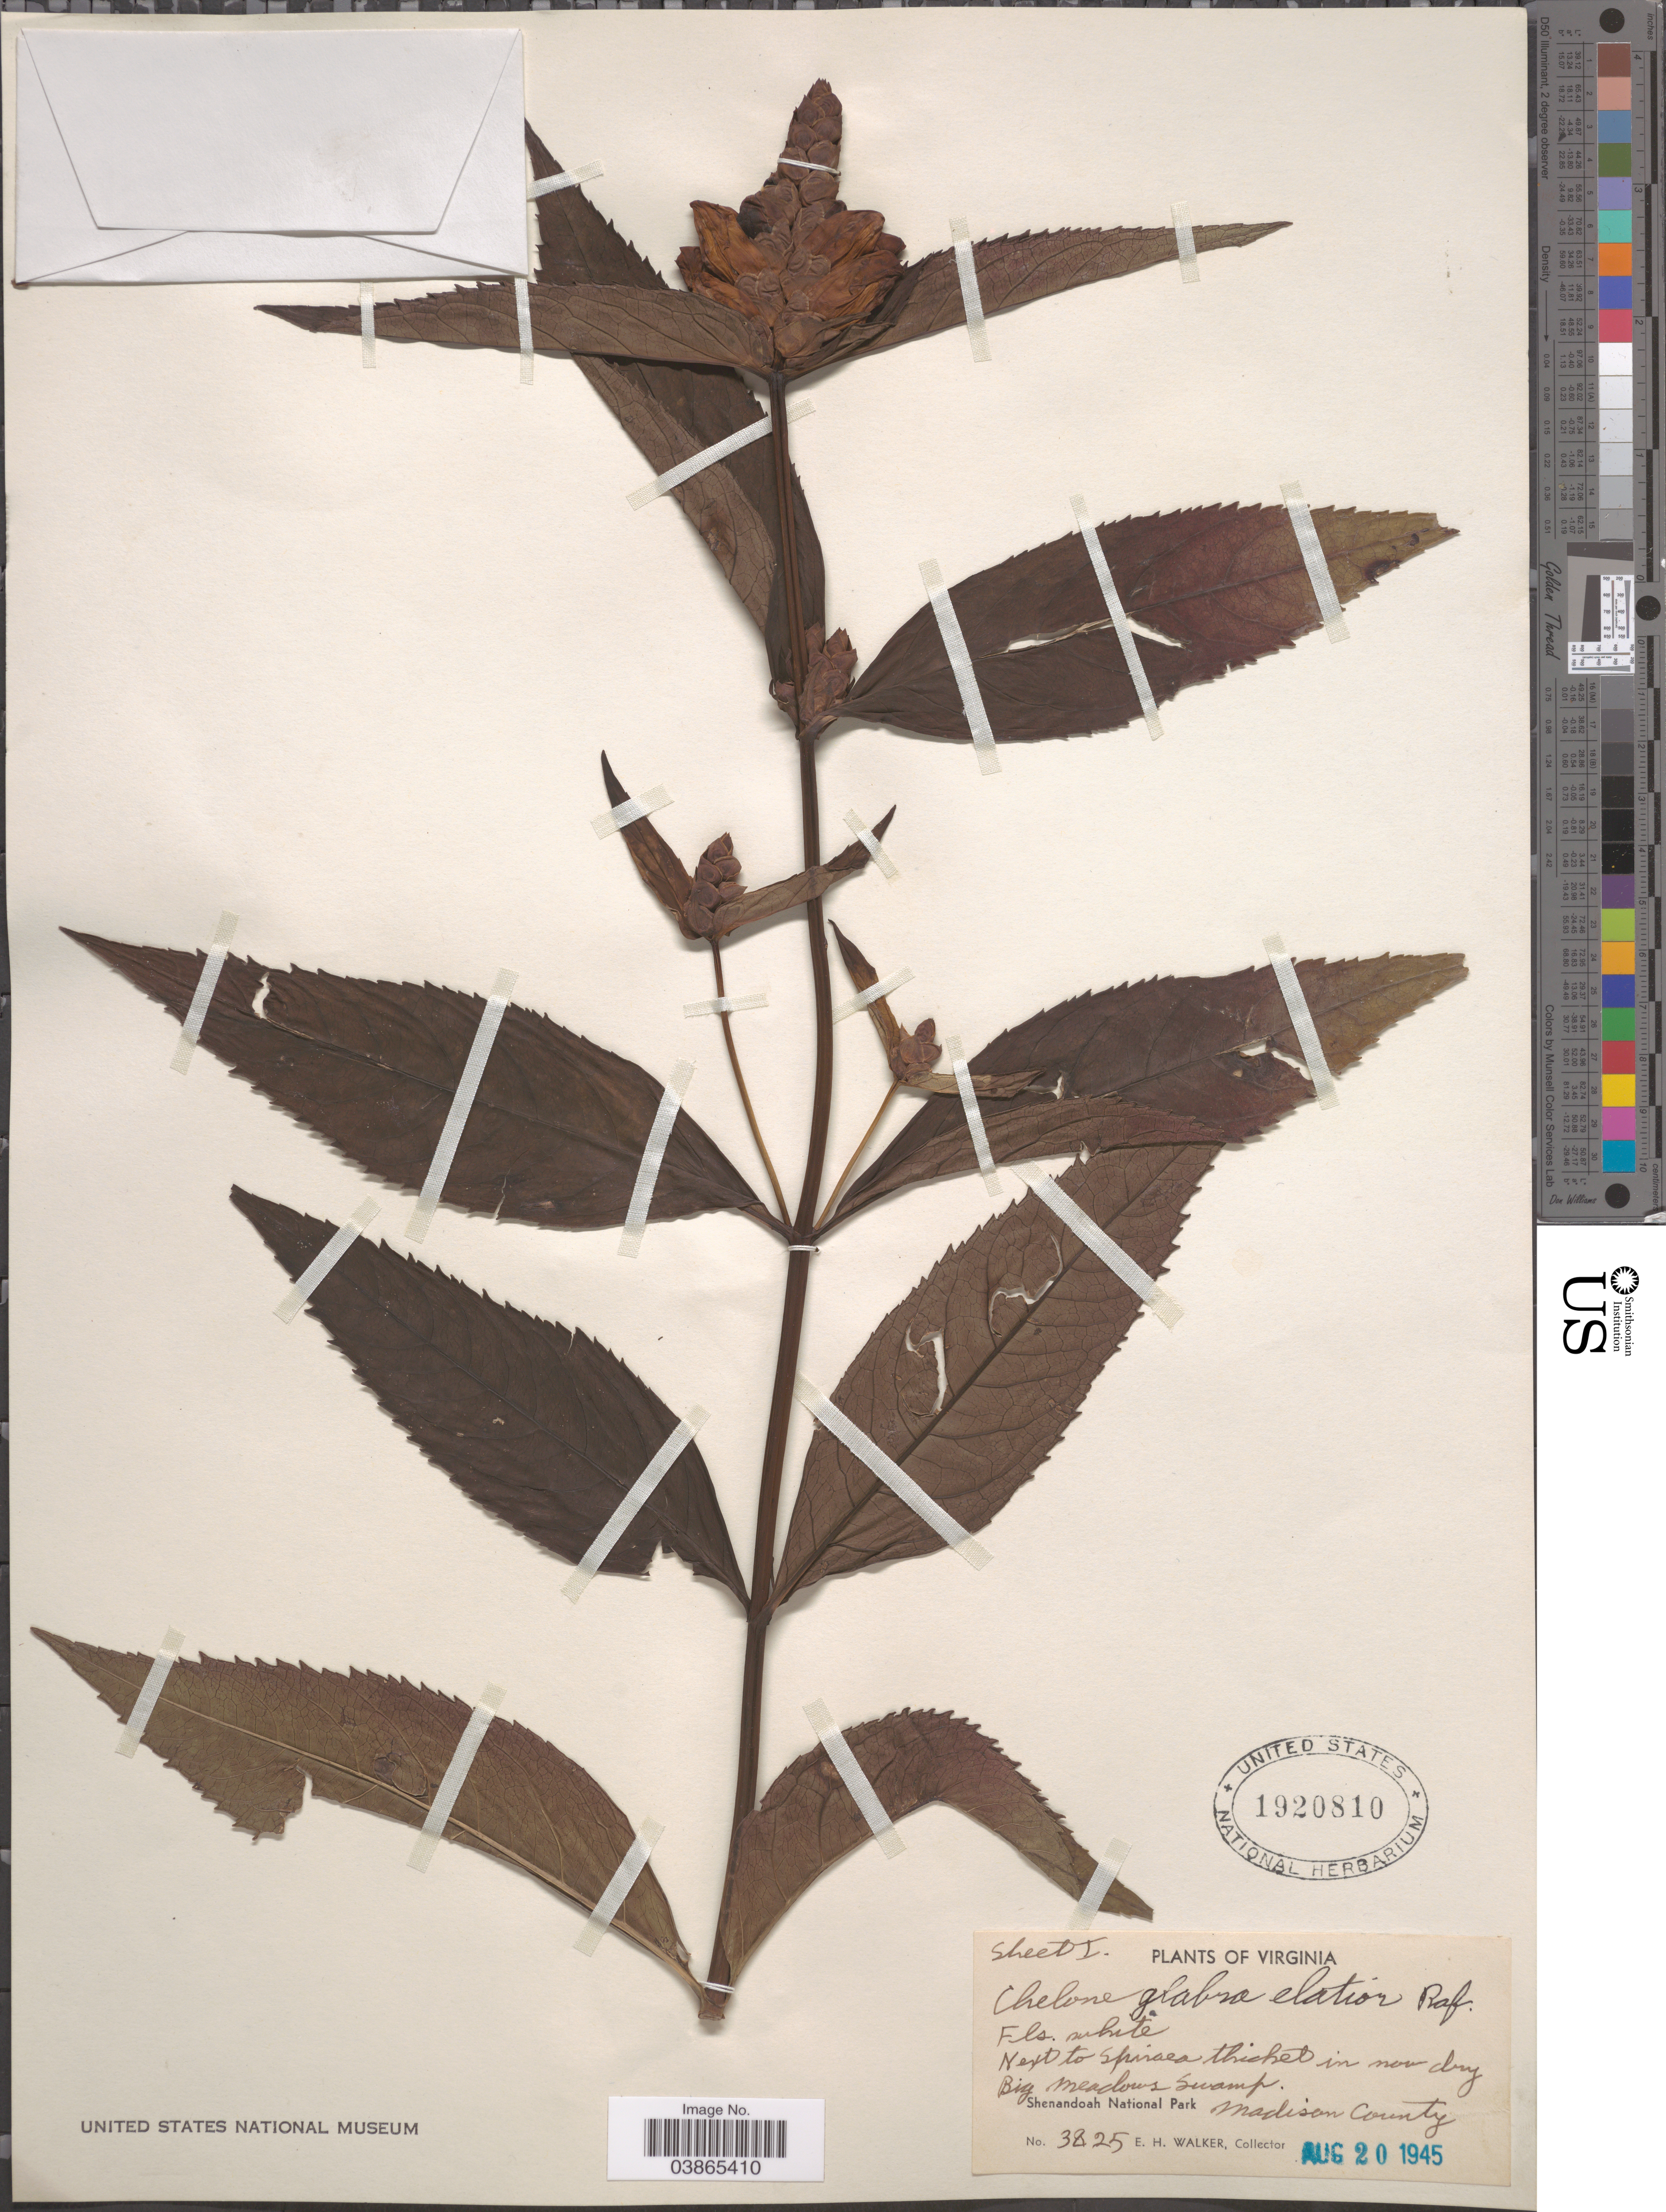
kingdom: Plantae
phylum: Tracheophyta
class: Magnoliopsida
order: Lamiales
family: Plantaginaceae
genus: Chelone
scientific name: Chelone glabra var. elatior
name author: Raf.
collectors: E. H. Walker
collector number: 3825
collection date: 1945-08-20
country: United States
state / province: Virginia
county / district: Madison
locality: Shenandoah National Park. Madison County.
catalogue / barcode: US 1920810